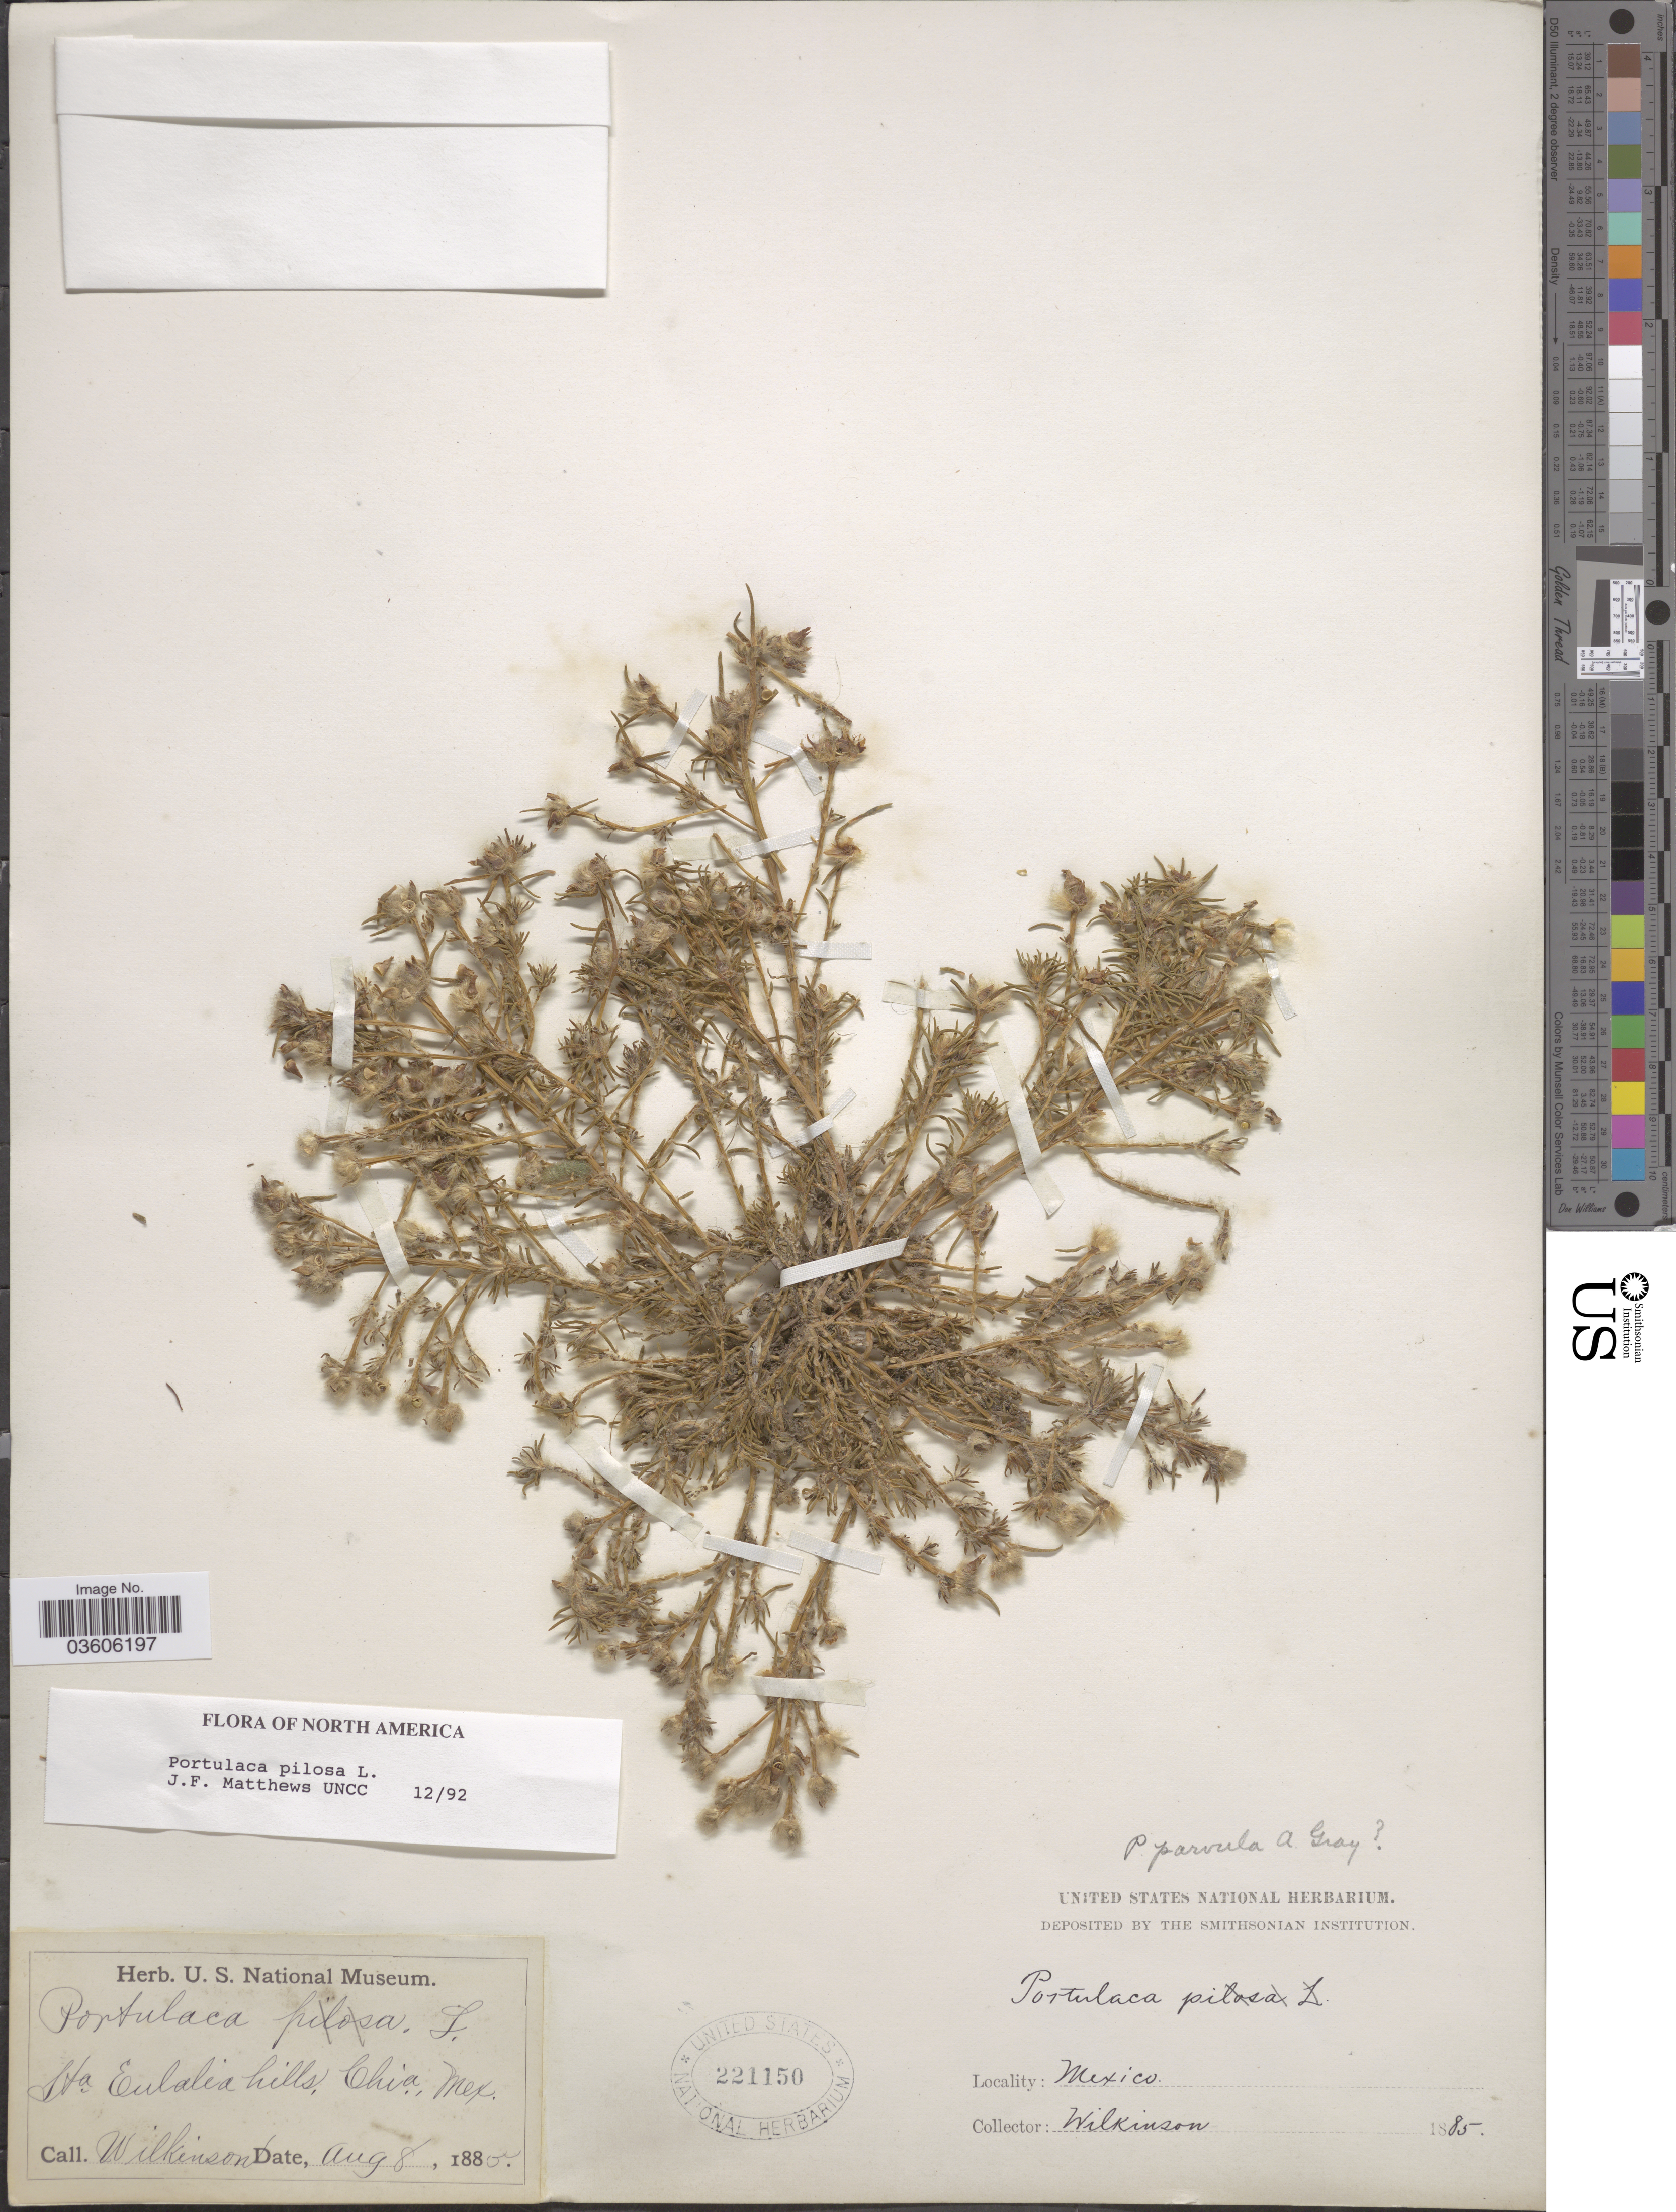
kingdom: Plantae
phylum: Tracheophyta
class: Magnoliopsida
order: Caryophyllales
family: Portulacaceae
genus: Portulaca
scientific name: Portulaca pilosa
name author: L.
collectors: Wilkinson, --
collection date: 1885-08-08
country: Mexico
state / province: Chiapas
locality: Sta Eulalia hills.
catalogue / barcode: US 221150